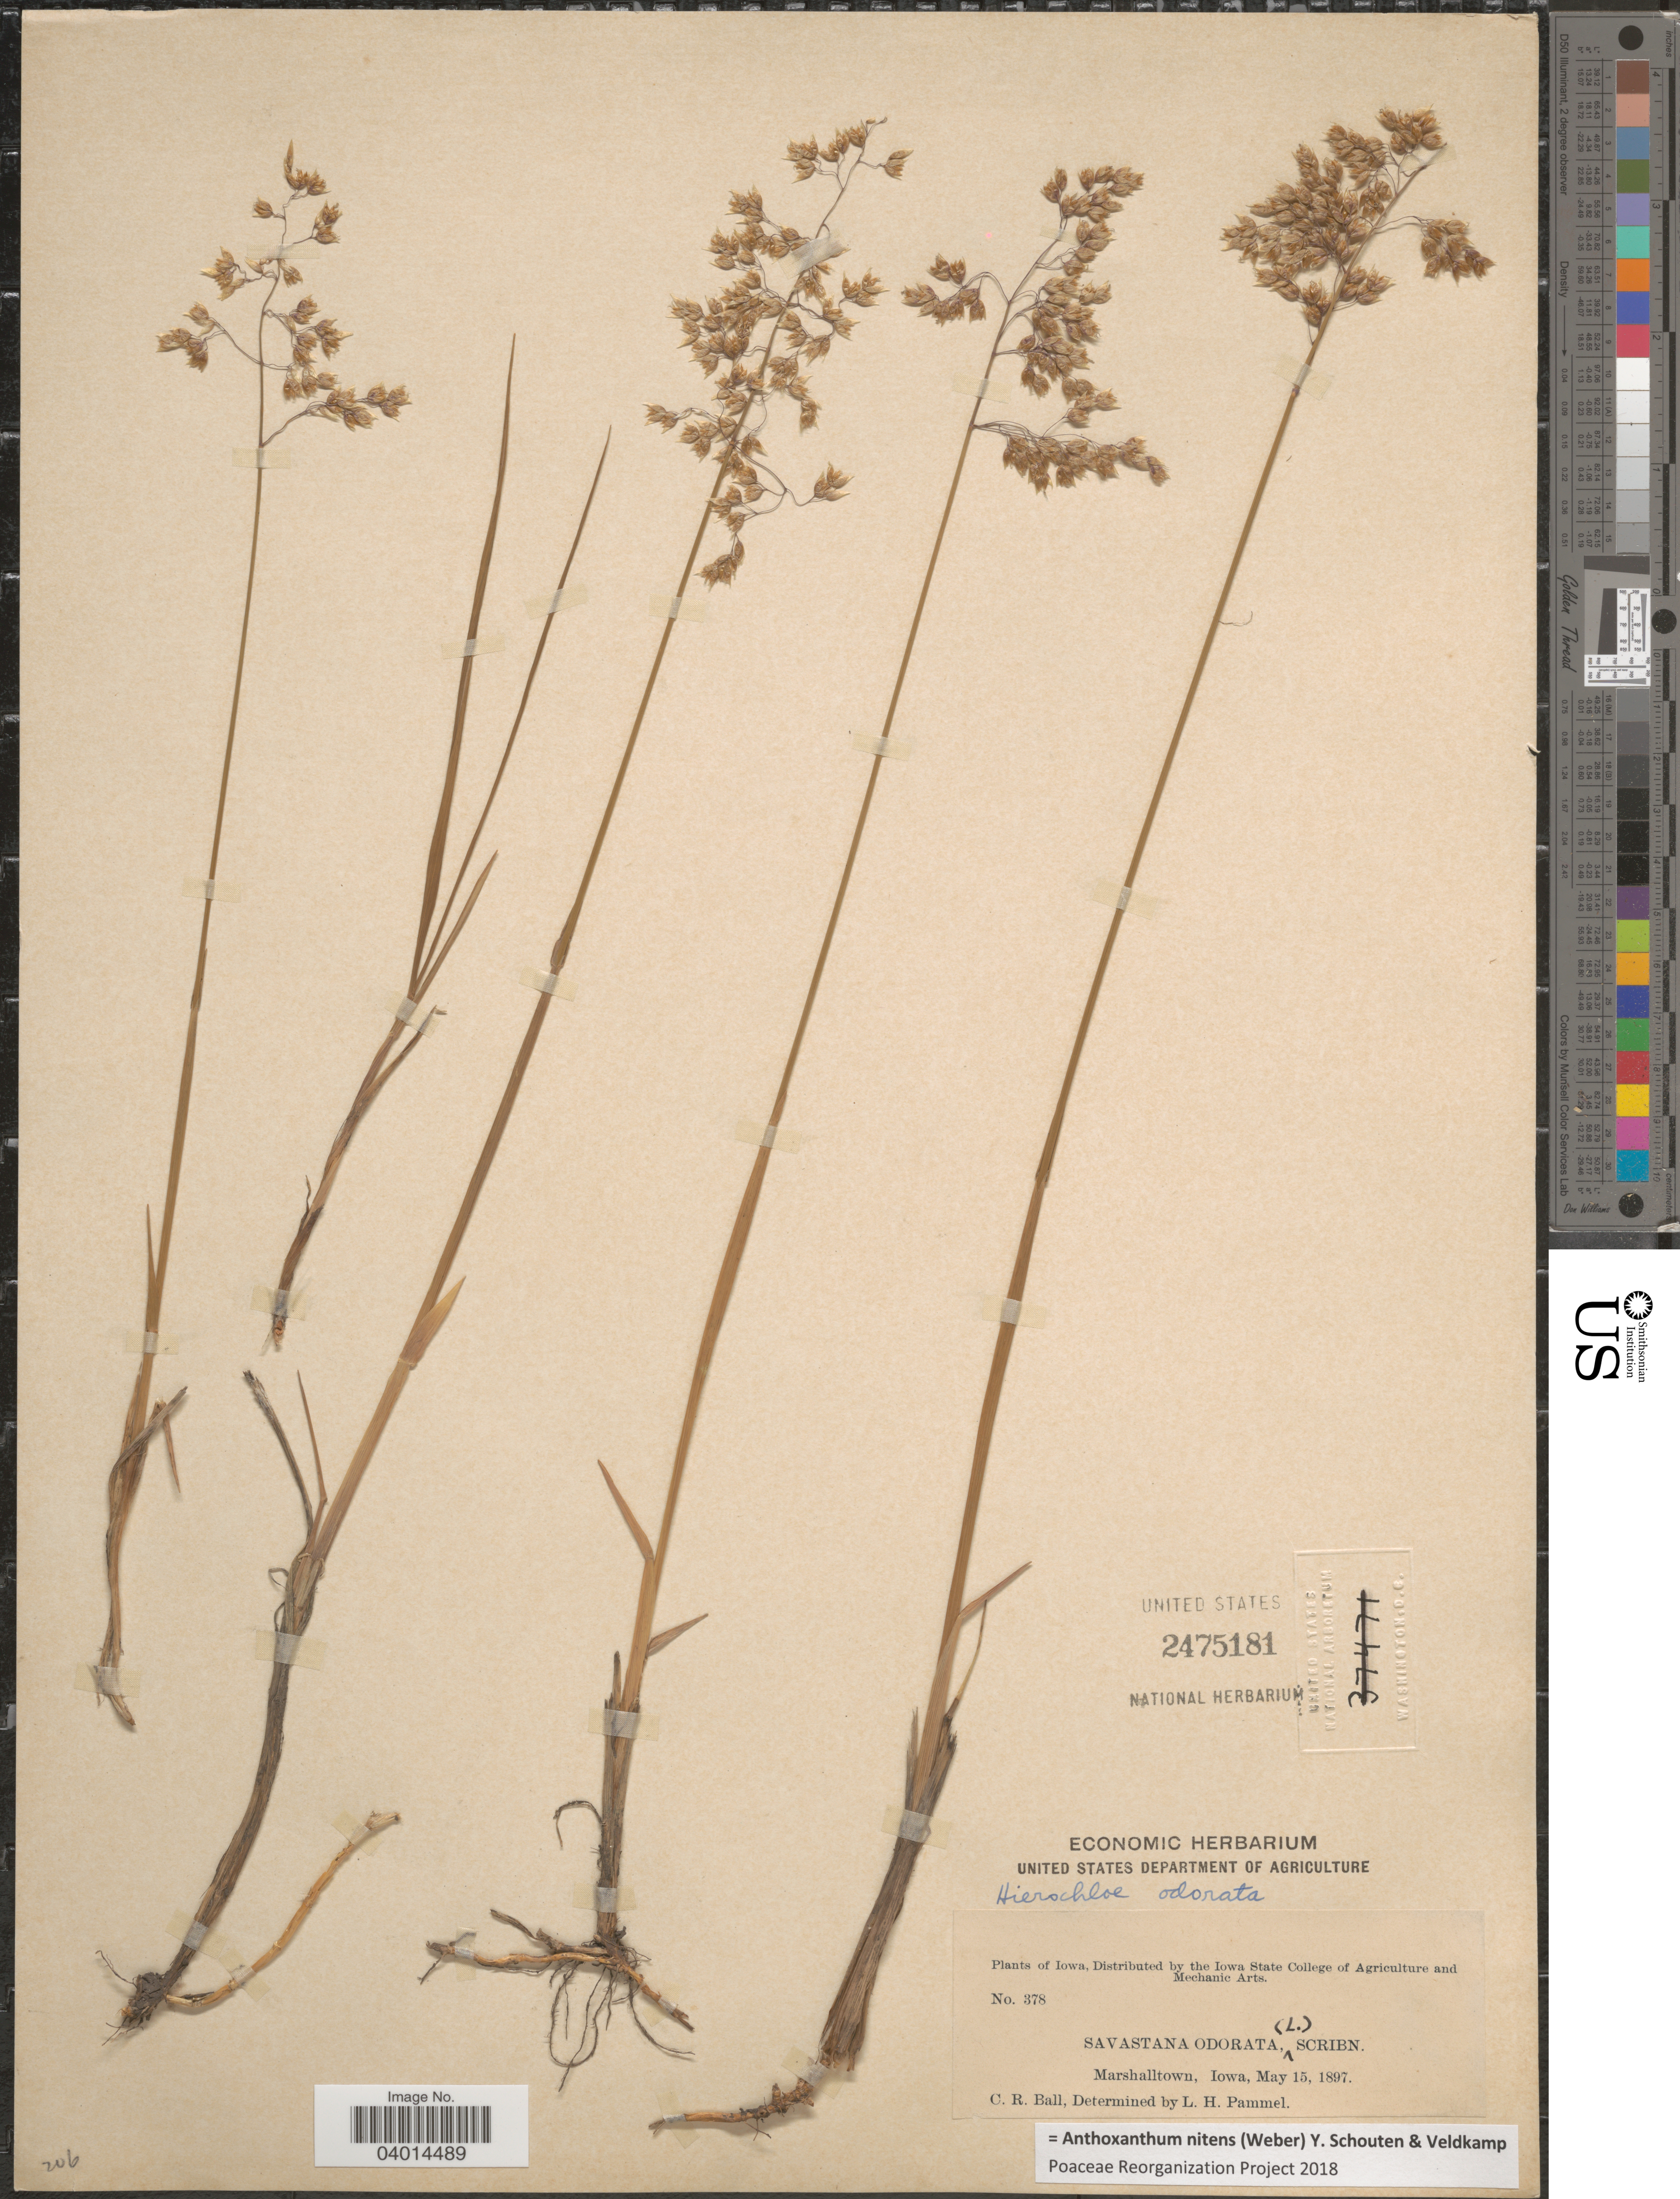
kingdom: Plantae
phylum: Tracheophyta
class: Liliopsida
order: Poales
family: Poaceae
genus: Anthoxanthum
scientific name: Anthoxanthum nitens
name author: (G.H. Weber) R.T.A. Schouten & Veldkamp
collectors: C. R. Ball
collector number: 378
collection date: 1897-05-15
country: United States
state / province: Iowa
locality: Marshalltown.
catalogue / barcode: US 2475181